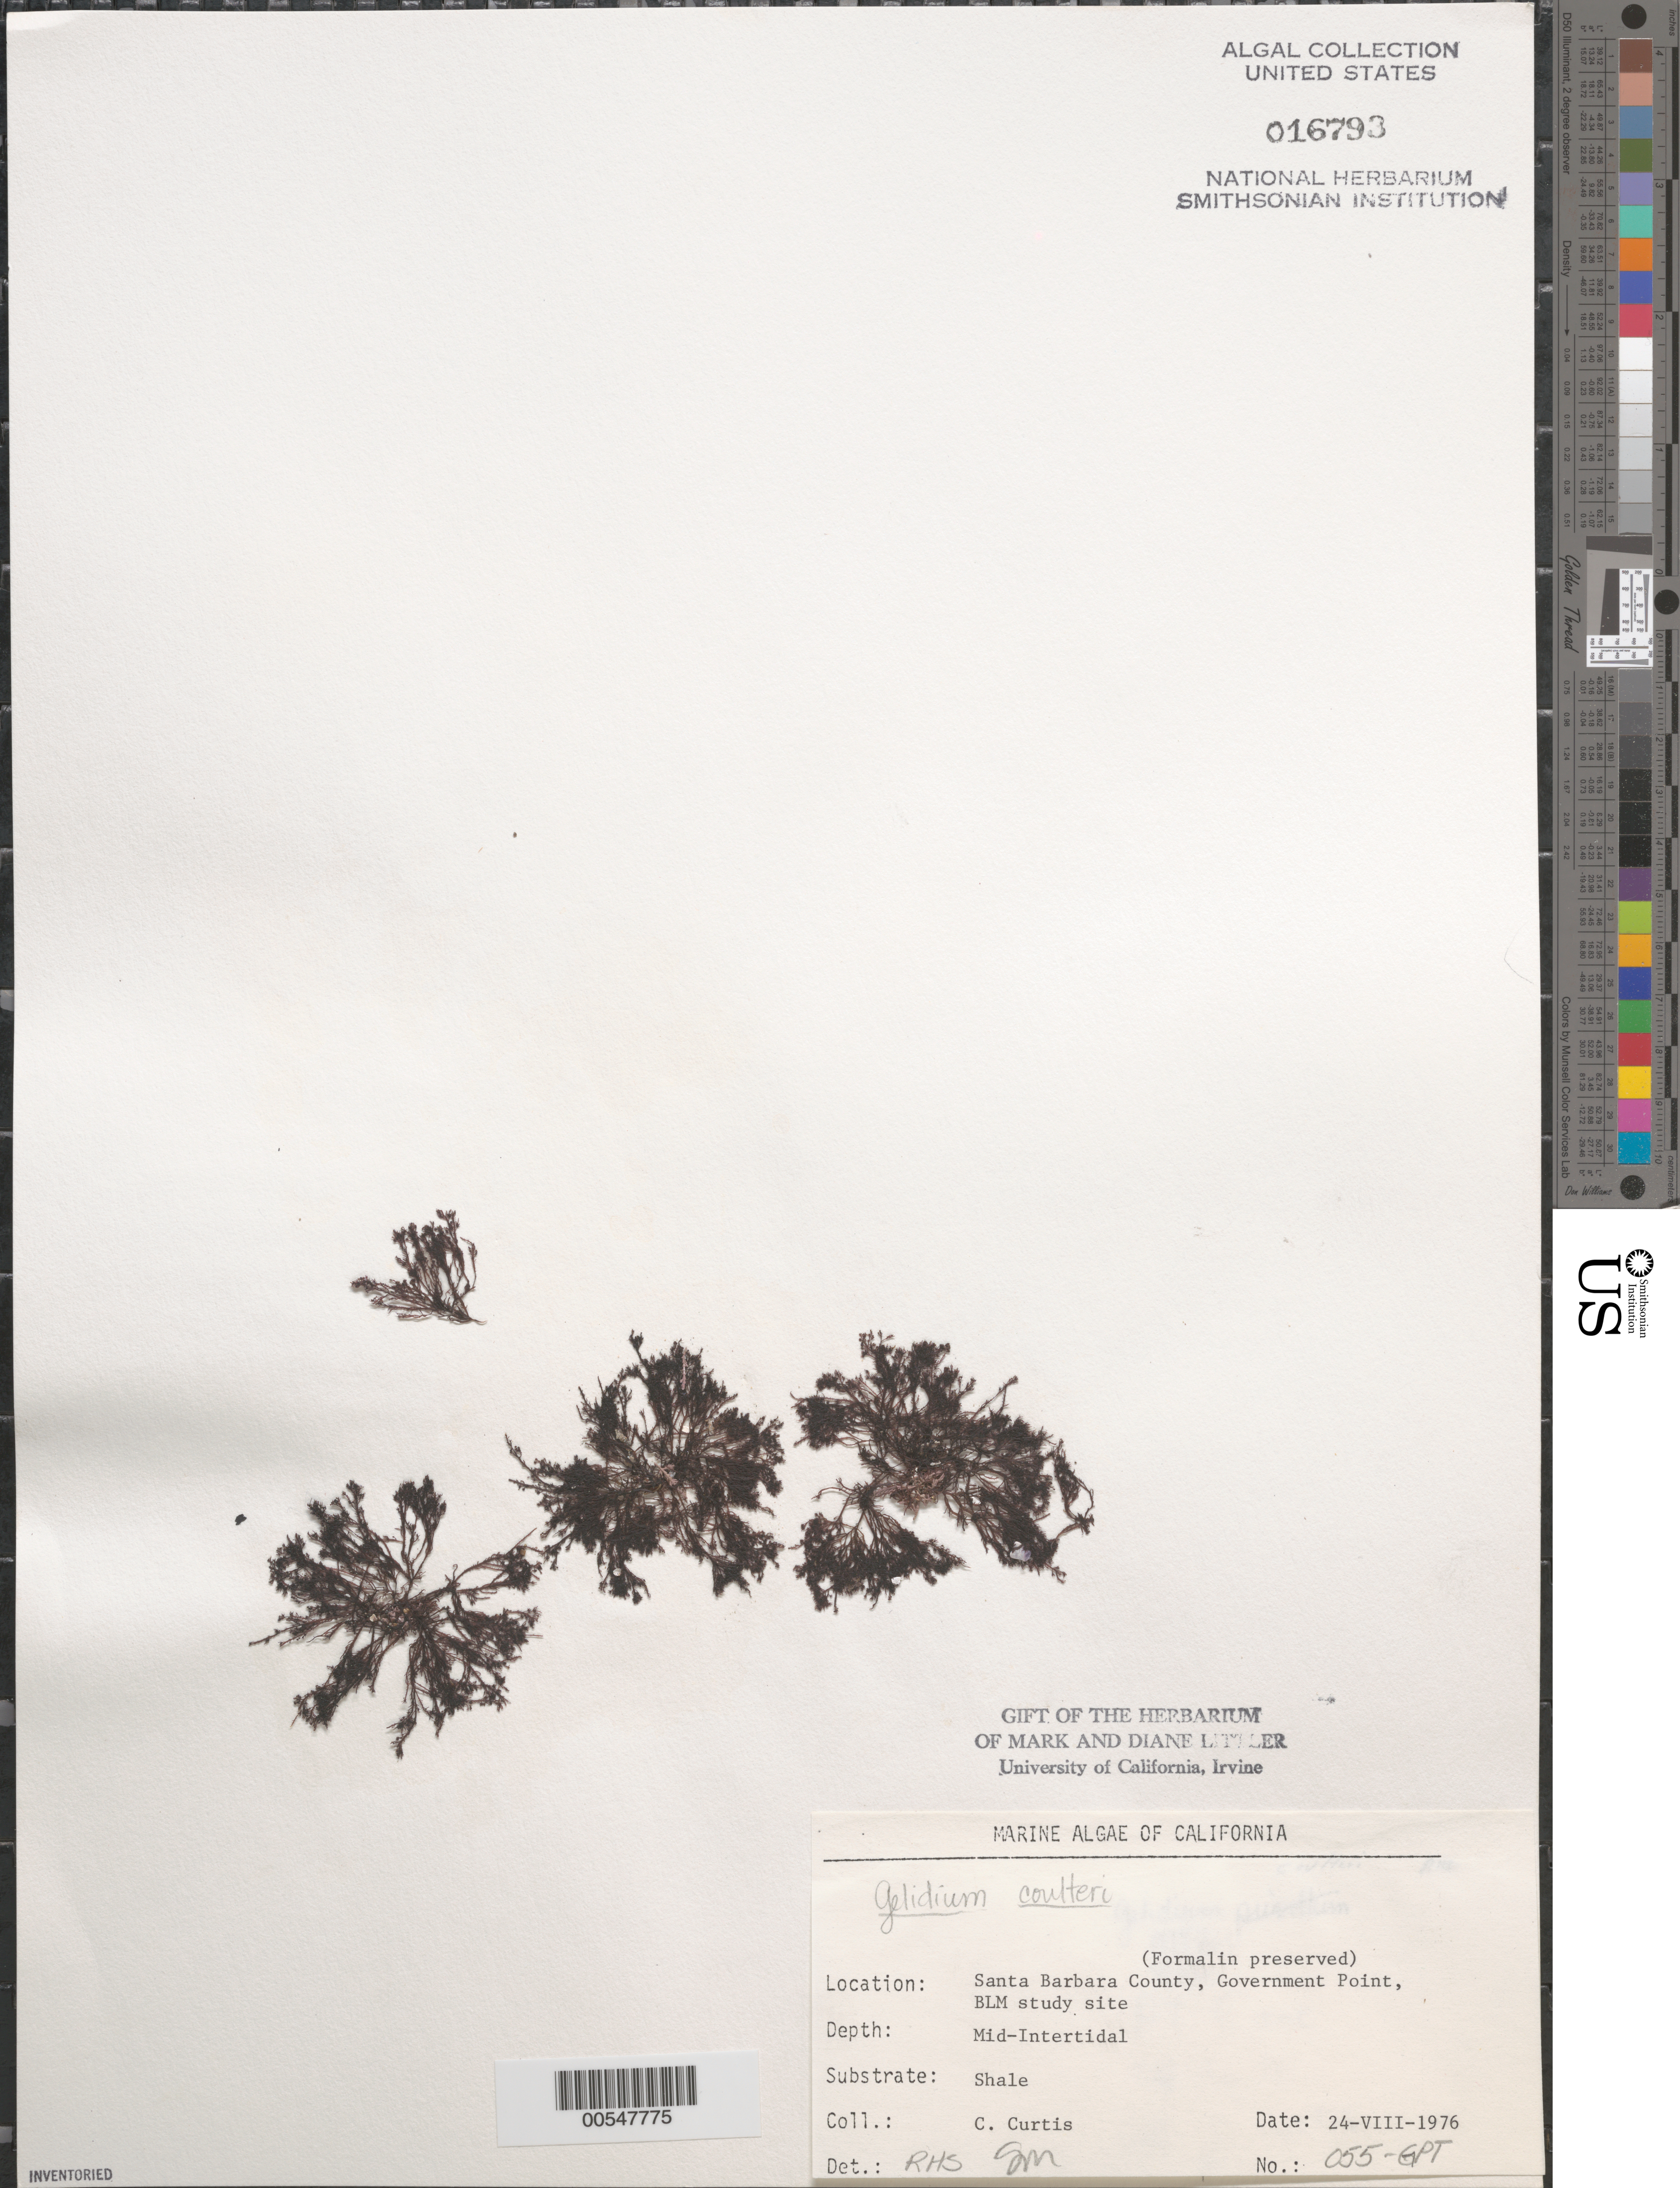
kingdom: Plantae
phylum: Rhodophyta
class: Florideophyceae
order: Gelidiales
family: Gelidiaceae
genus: Gelidium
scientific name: Gelidium coulteri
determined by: Sims, Robert H.; Murray, S. N.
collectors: C. Curtis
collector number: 055-gpt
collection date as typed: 24 Aug 1976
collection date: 1976-08-24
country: United States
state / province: California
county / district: Santa Barbara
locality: Government Point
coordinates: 34 26'31"N, 120 24'06"W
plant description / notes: BLM-SOCALBIGHT Rocky Intertidal Survey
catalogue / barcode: US 16793